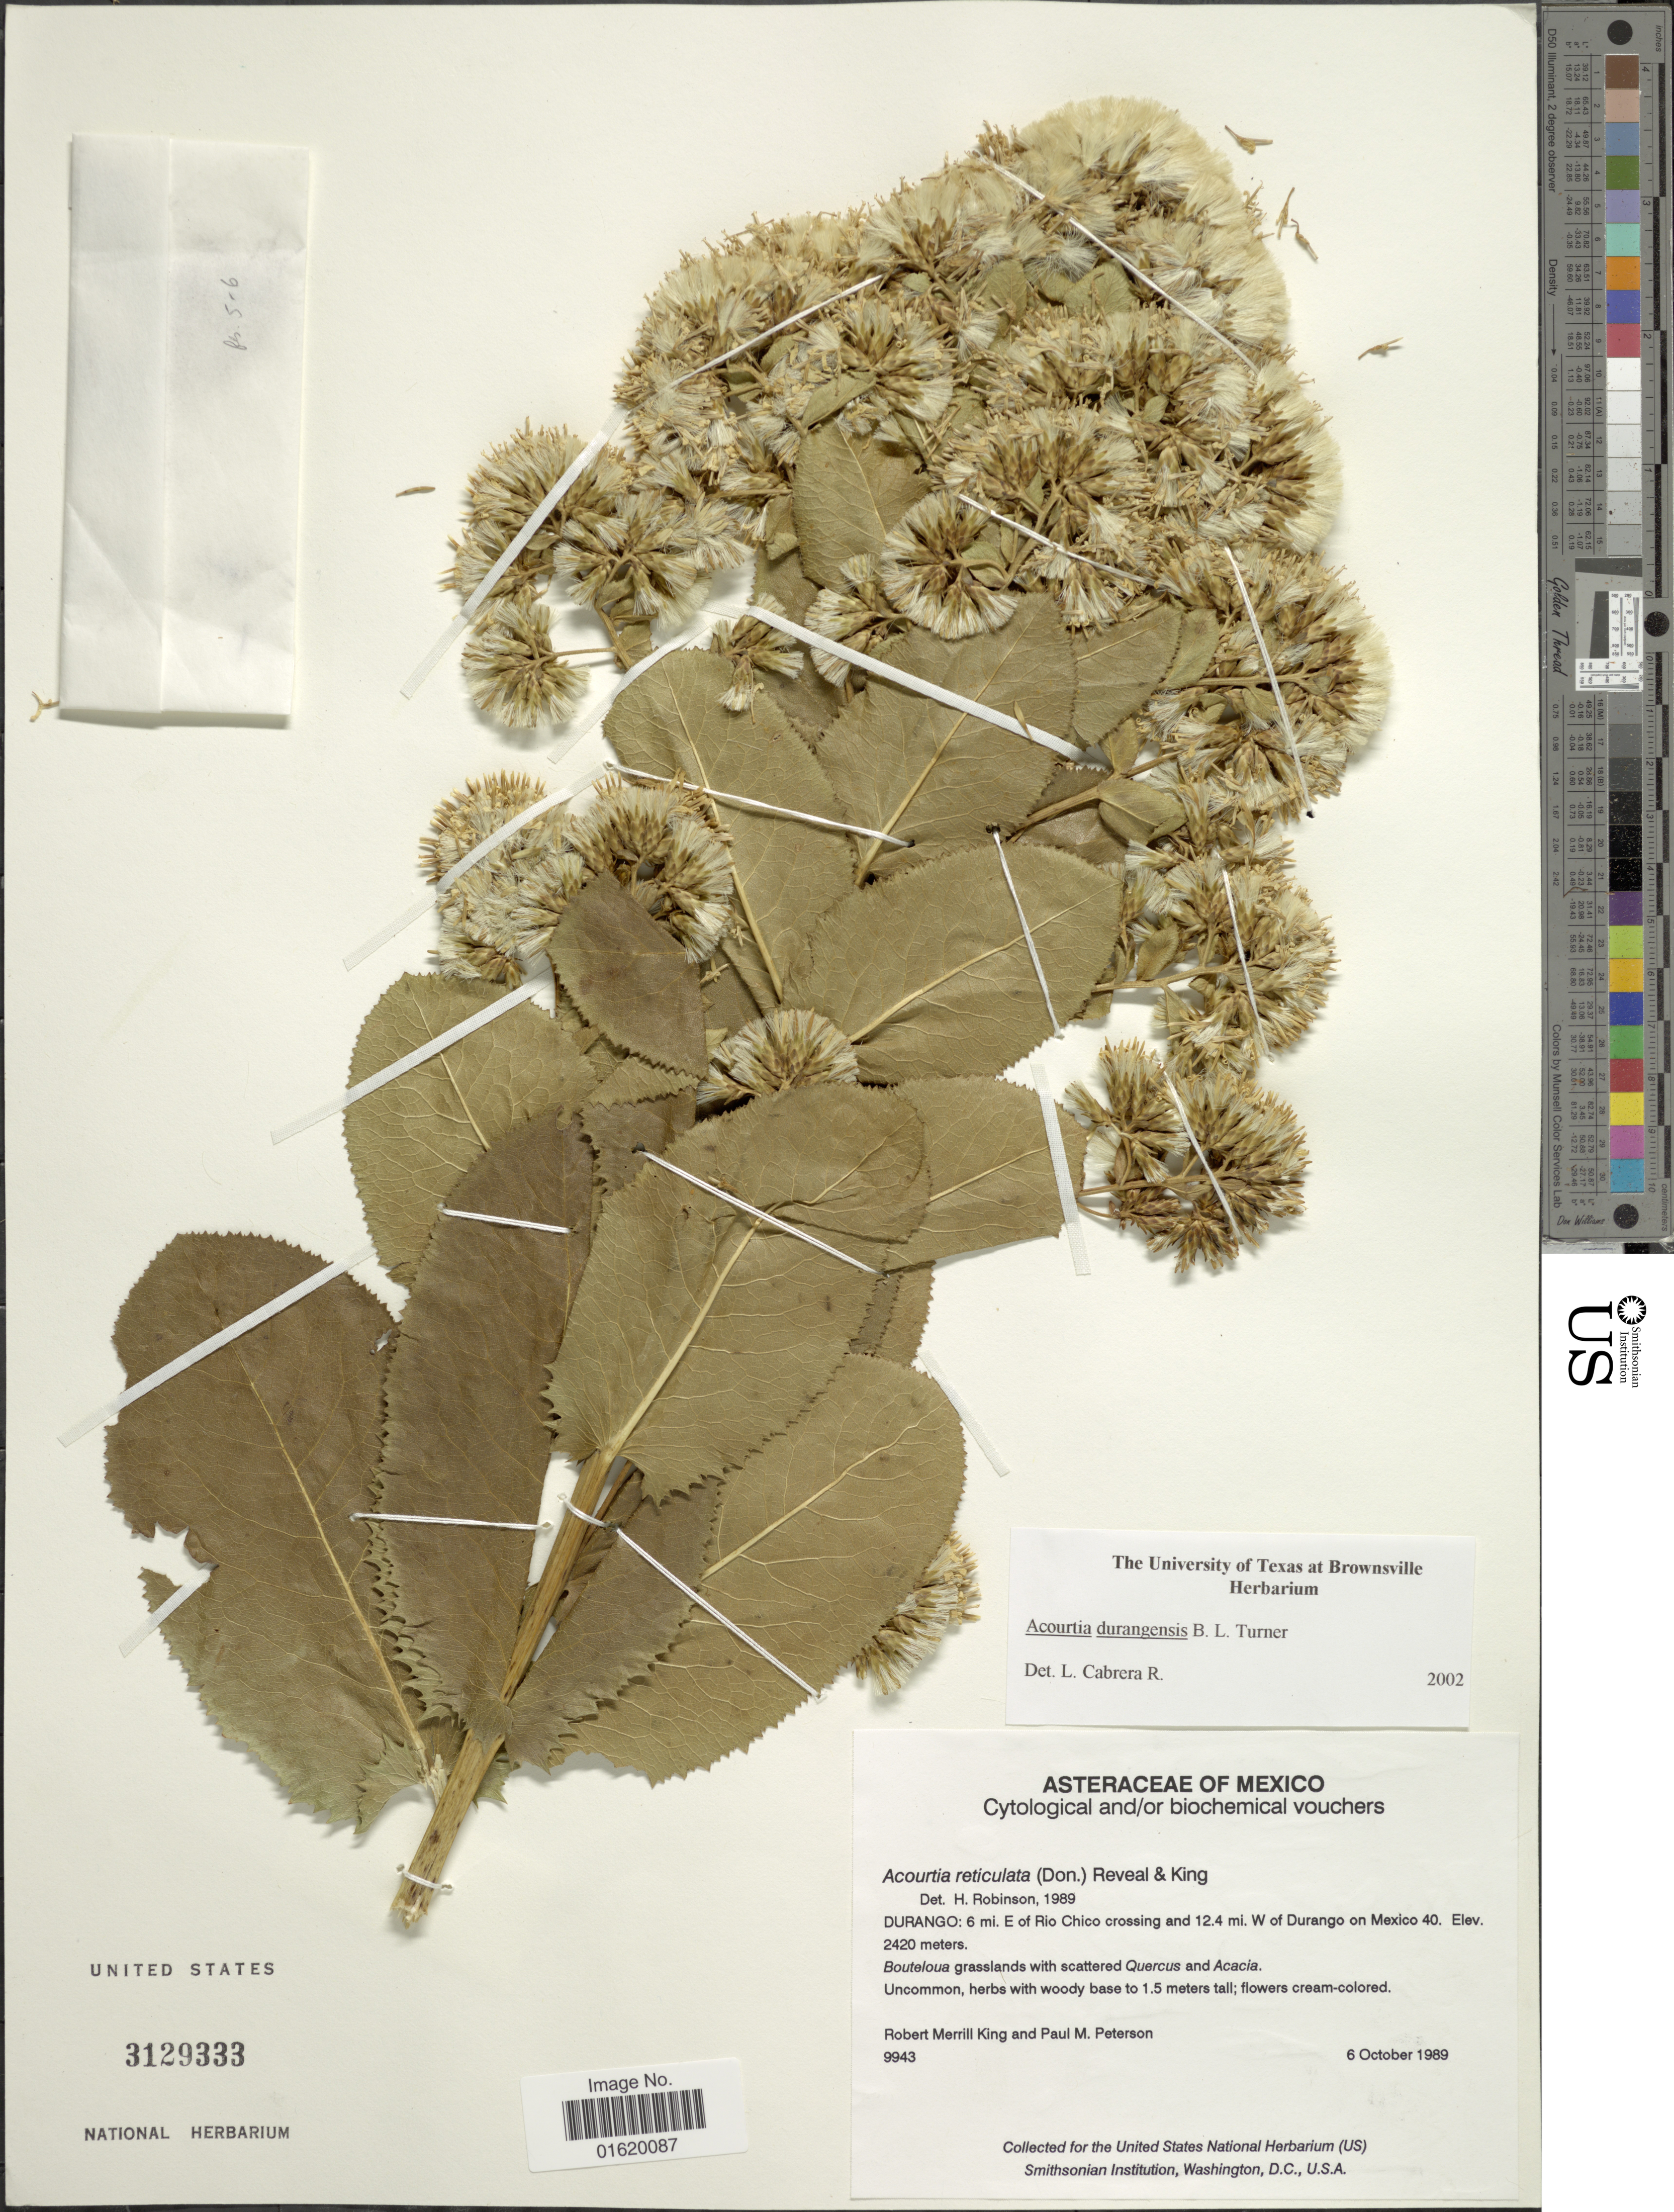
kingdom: Plantae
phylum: Tracheophyta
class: Magnoliopsida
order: Asterales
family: Asteraceae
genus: Acourtia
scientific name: Acourtia durangensis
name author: B.L. Turner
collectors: R. M. King & P. M. Peterson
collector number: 9943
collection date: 1989-10-06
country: Mexico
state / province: Durango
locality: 6 mi. E of Rio Chico crossing and 12.4 mi. W of Durango on Mexico 40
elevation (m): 2420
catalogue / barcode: US 3129333